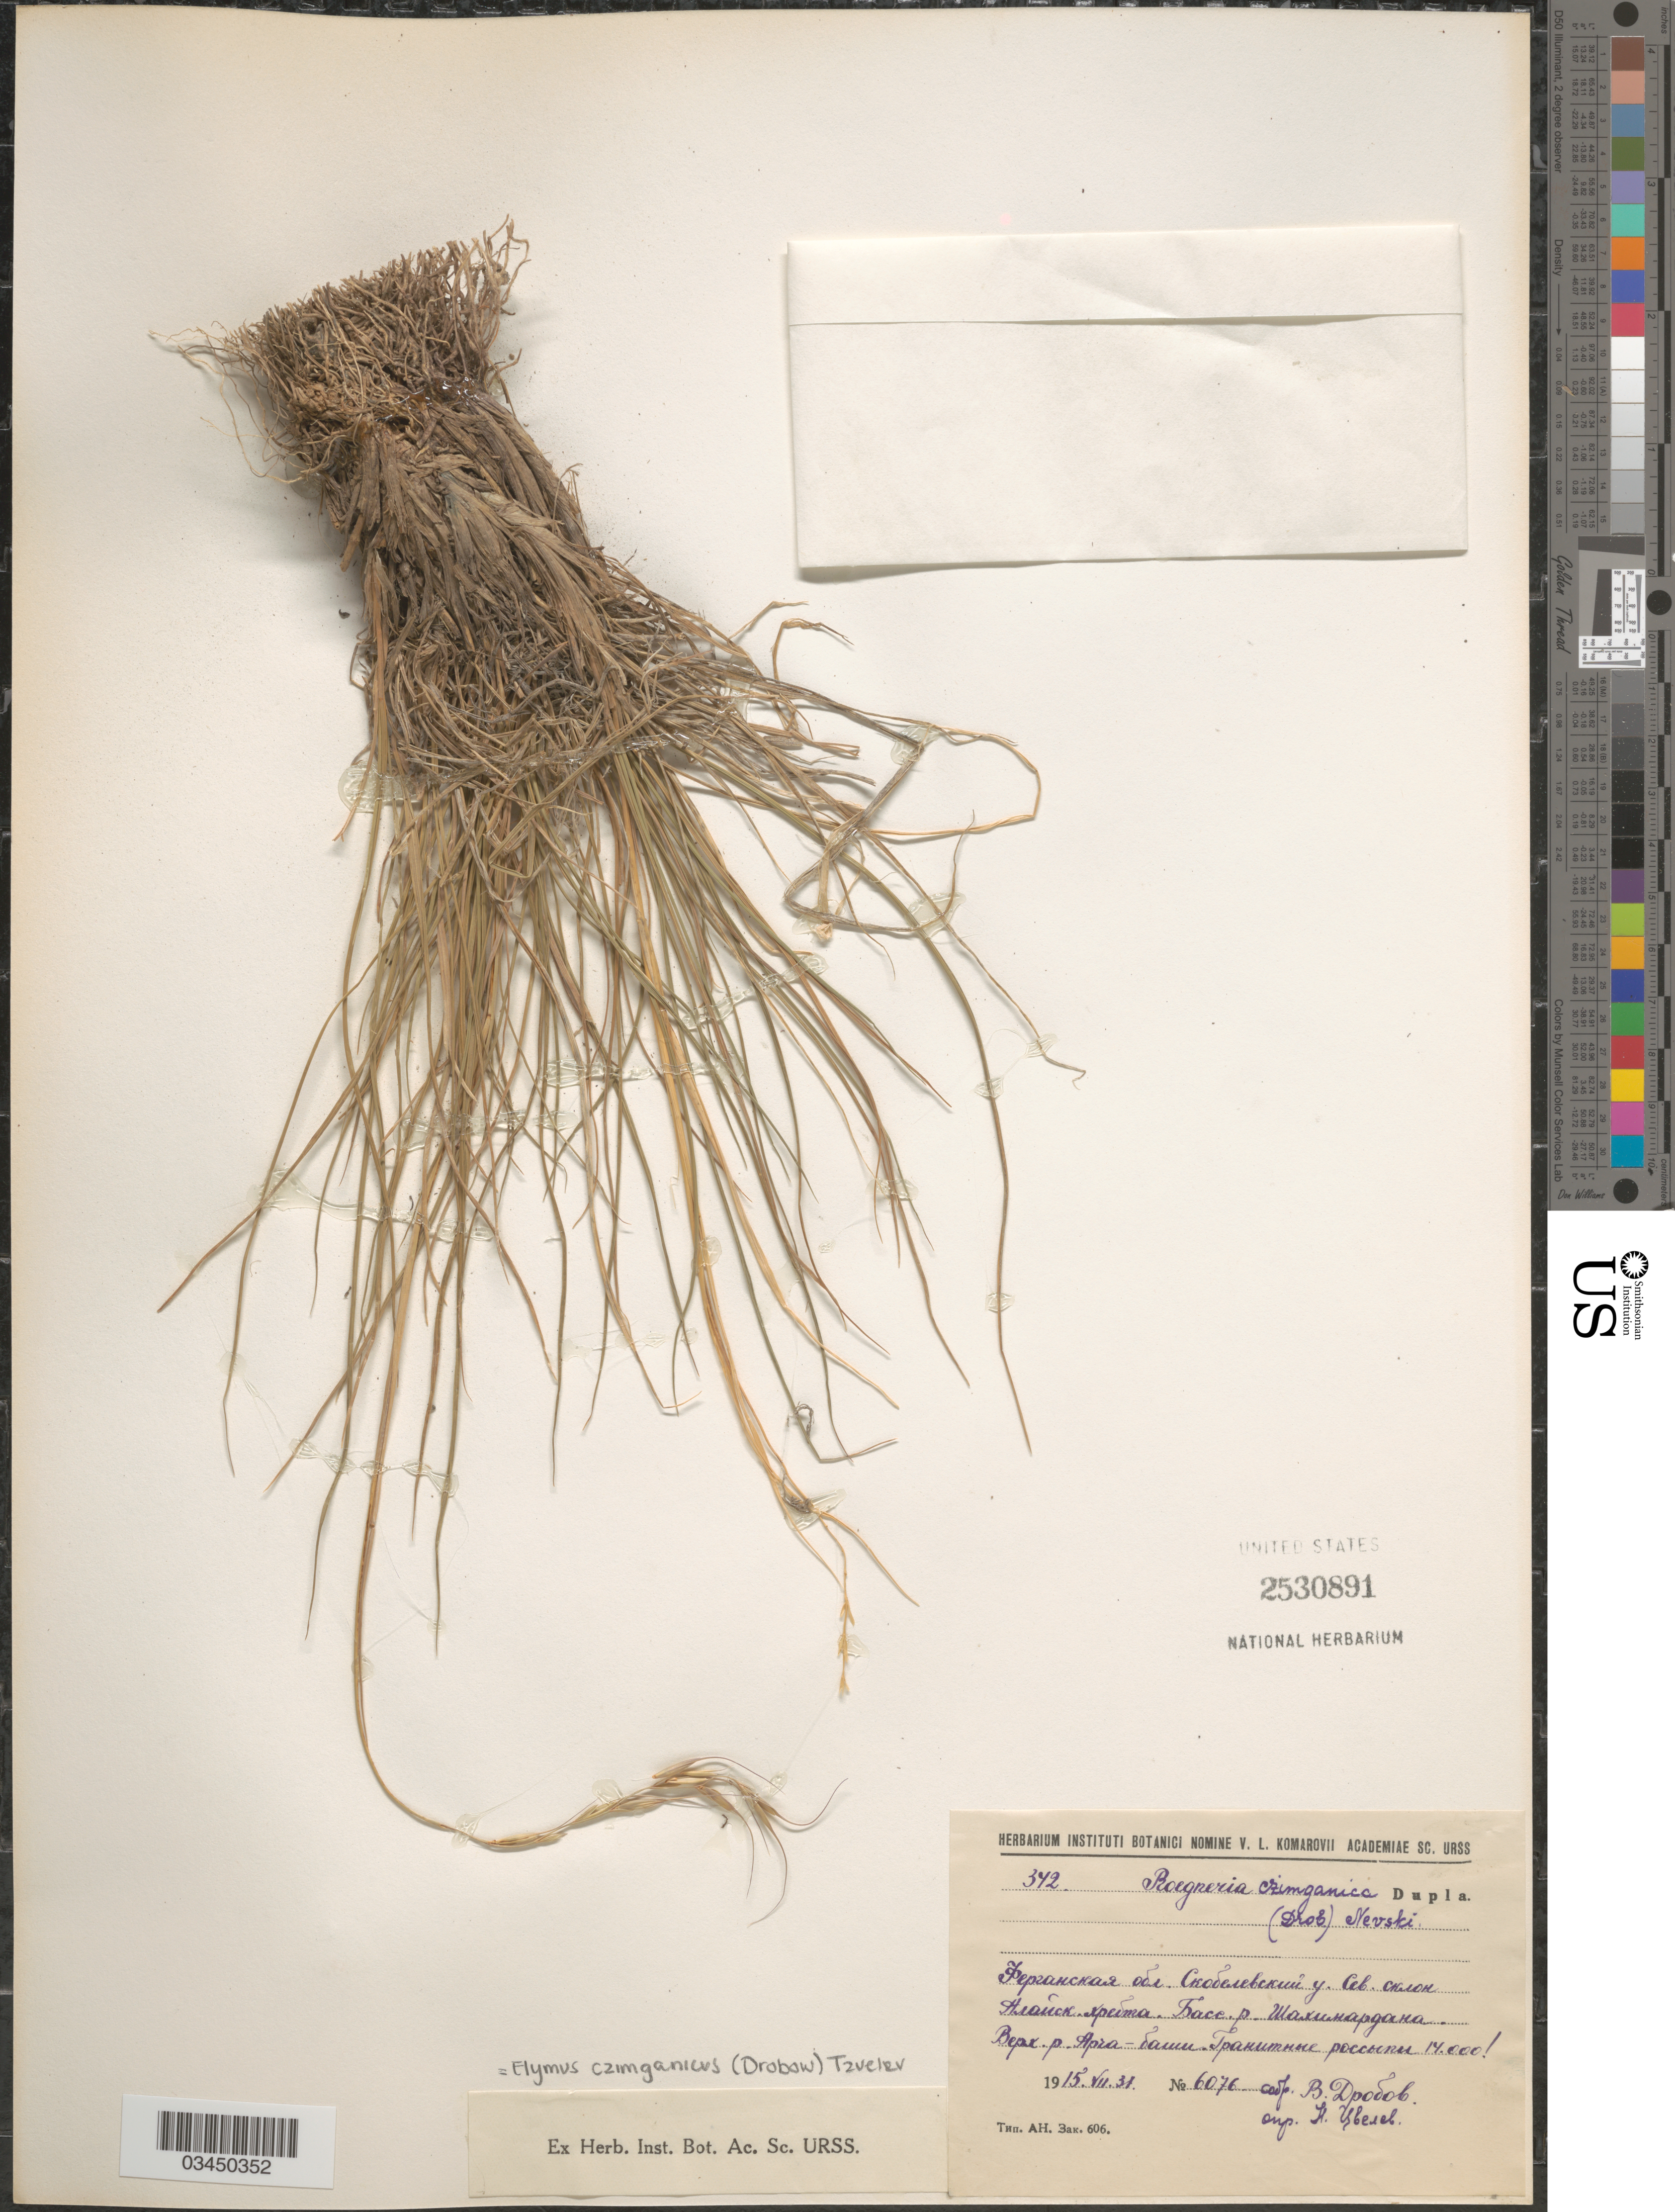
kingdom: Plantae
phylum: Tracheophyta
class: Liliopsida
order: Poales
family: Poaceae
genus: Elymus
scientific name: Elymus czimganicus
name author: (Drobow) Tzvelev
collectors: V. Drobov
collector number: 6076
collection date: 1915-07-31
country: Uzbekistan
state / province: Farg'ona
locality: Basin of river Shakhimardan, river Archa-bashy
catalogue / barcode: US 2530891